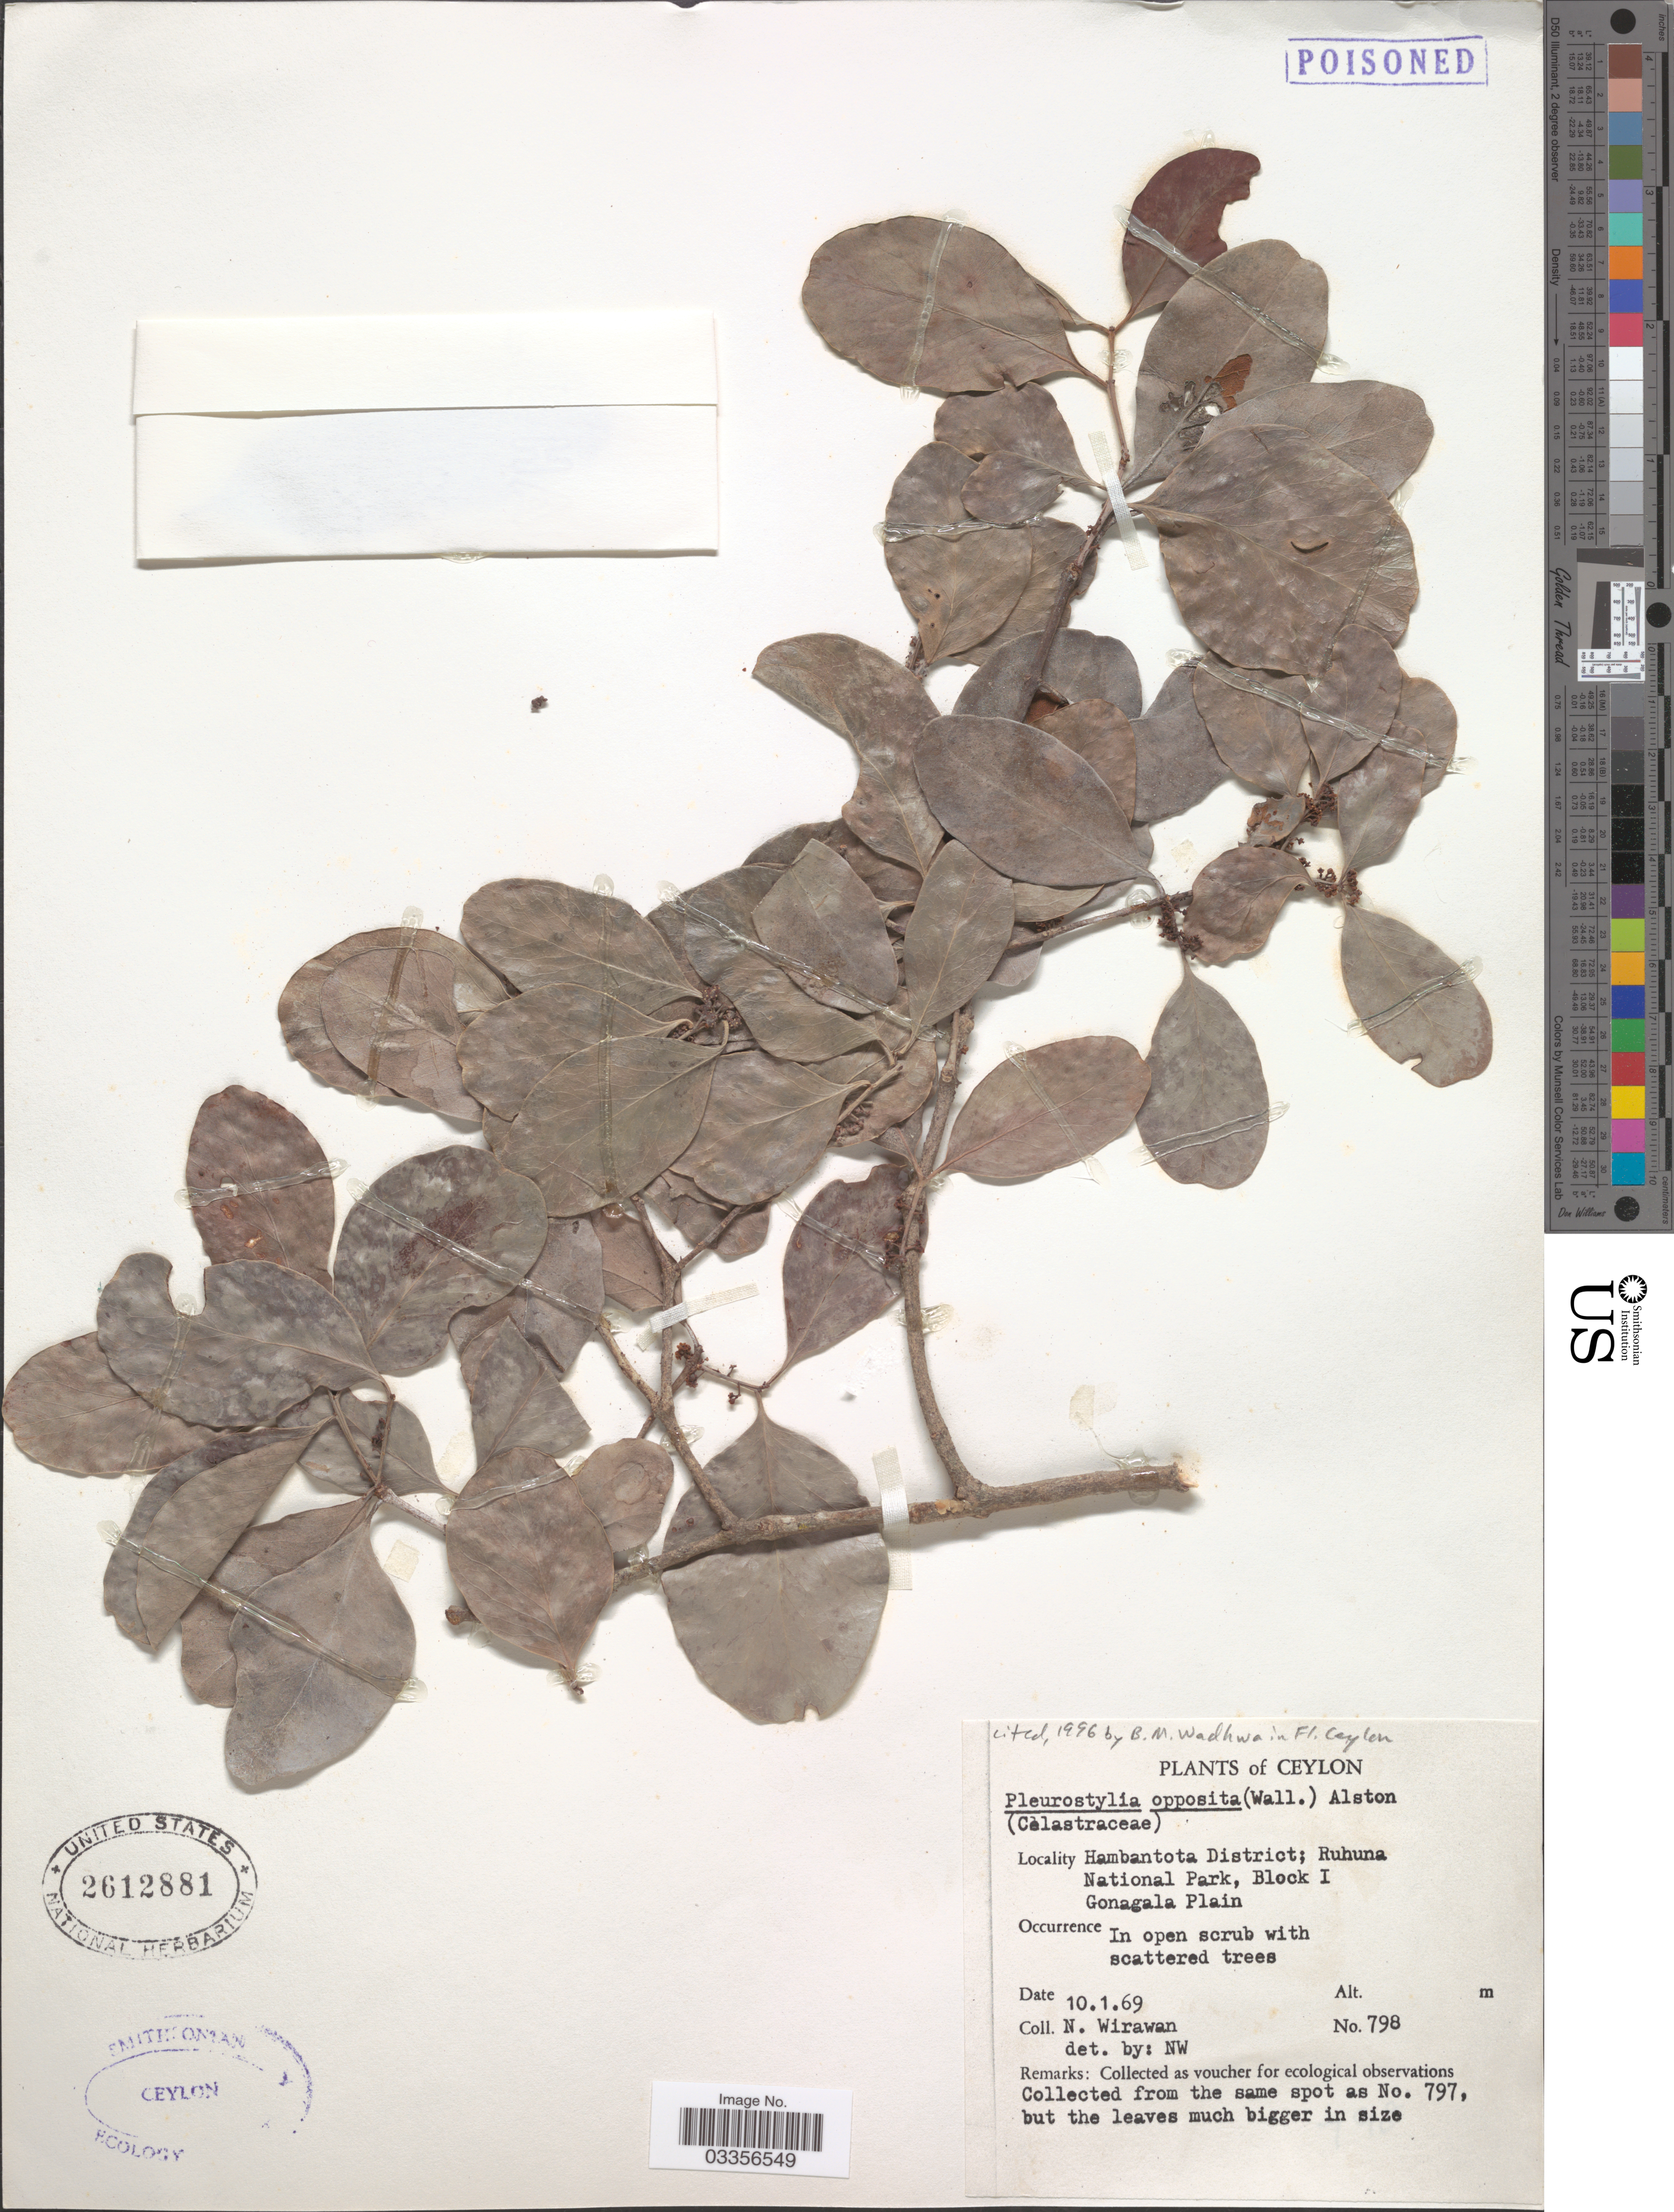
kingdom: Plantae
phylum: Tracheophyta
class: Magnoliopsida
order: Celastrales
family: Celastraceae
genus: Pleurostylia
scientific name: Pleurostylia opposita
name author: (Wall.) Alston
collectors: N. Wirawan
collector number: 798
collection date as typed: Transcribed d/m/y: 10/1/69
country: Sri Lanka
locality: Ceylon, Hambantota District; Ruhuna National Park, Block 1, Gonagala Plain.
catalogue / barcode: US 2612881